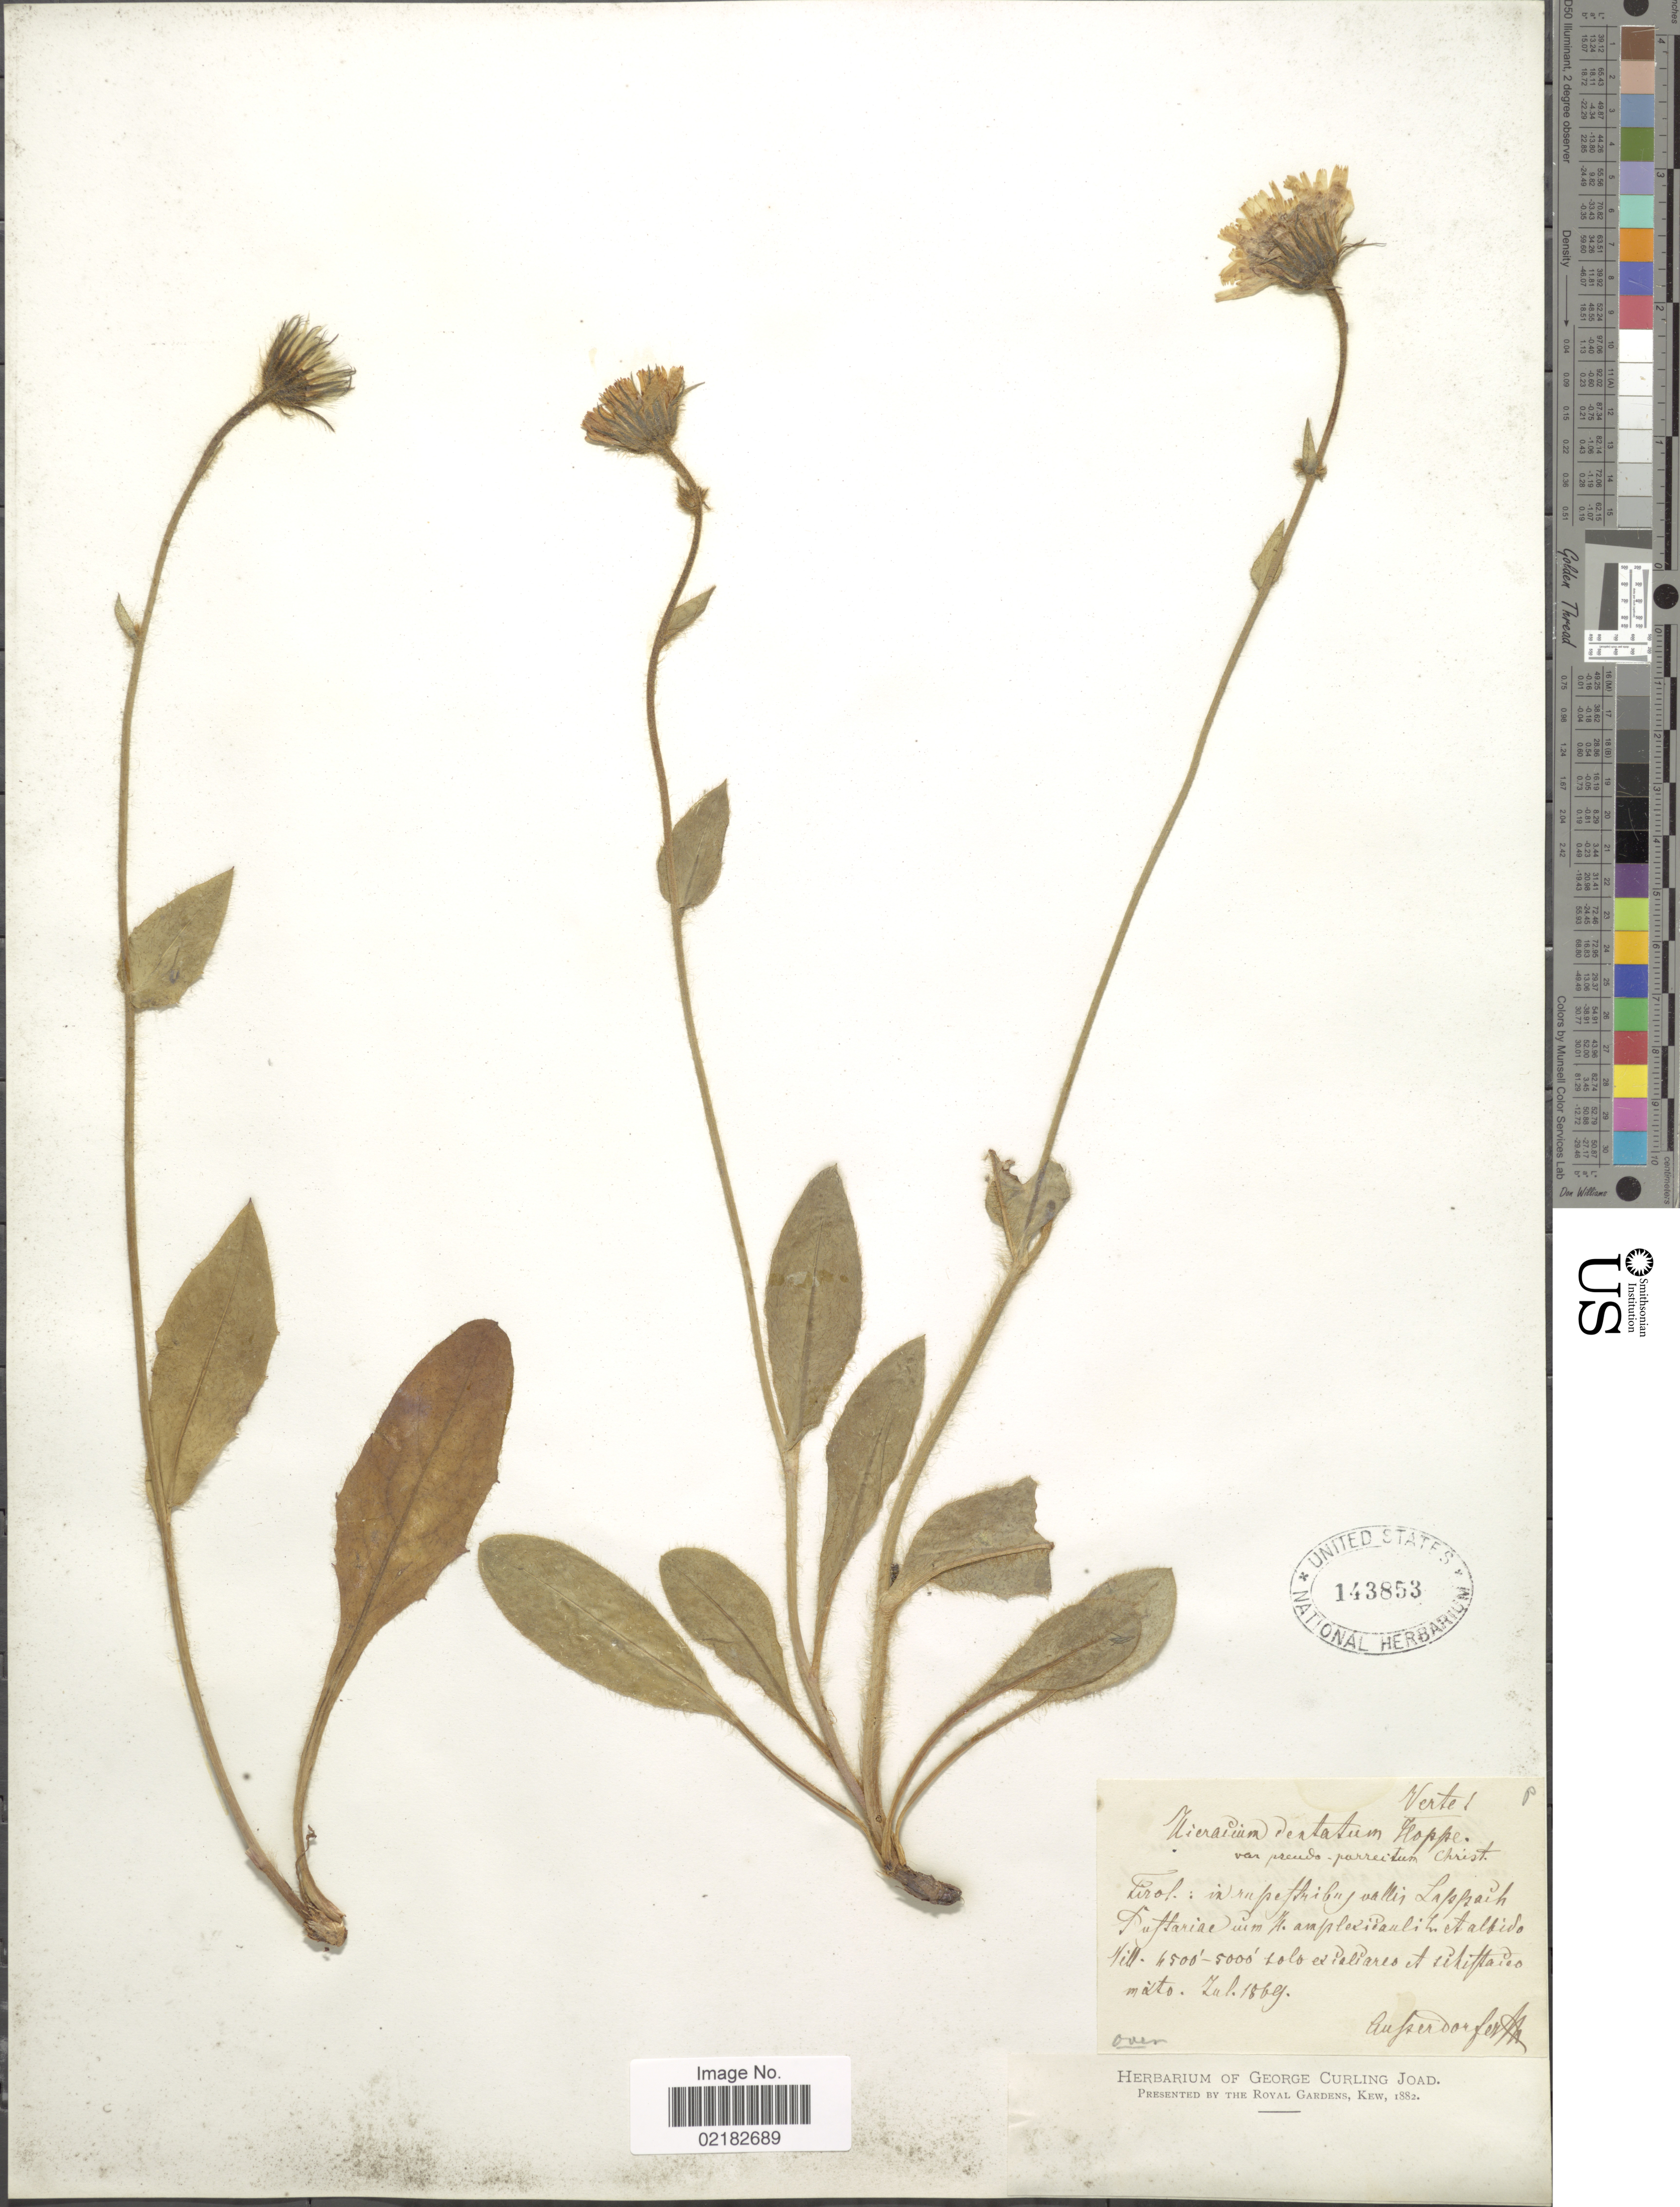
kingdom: Plantae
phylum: Tracheophyta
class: Magnoliopsida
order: Asterales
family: Asteraceae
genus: Hieracium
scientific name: Hieracium dentatum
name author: Hoppe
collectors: Aufsersdorfer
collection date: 1869-07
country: Italy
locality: Tirol: in rupethribuy vallis Lappach Puftariae um. h. amp [illegible text]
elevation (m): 152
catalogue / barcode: US 143853